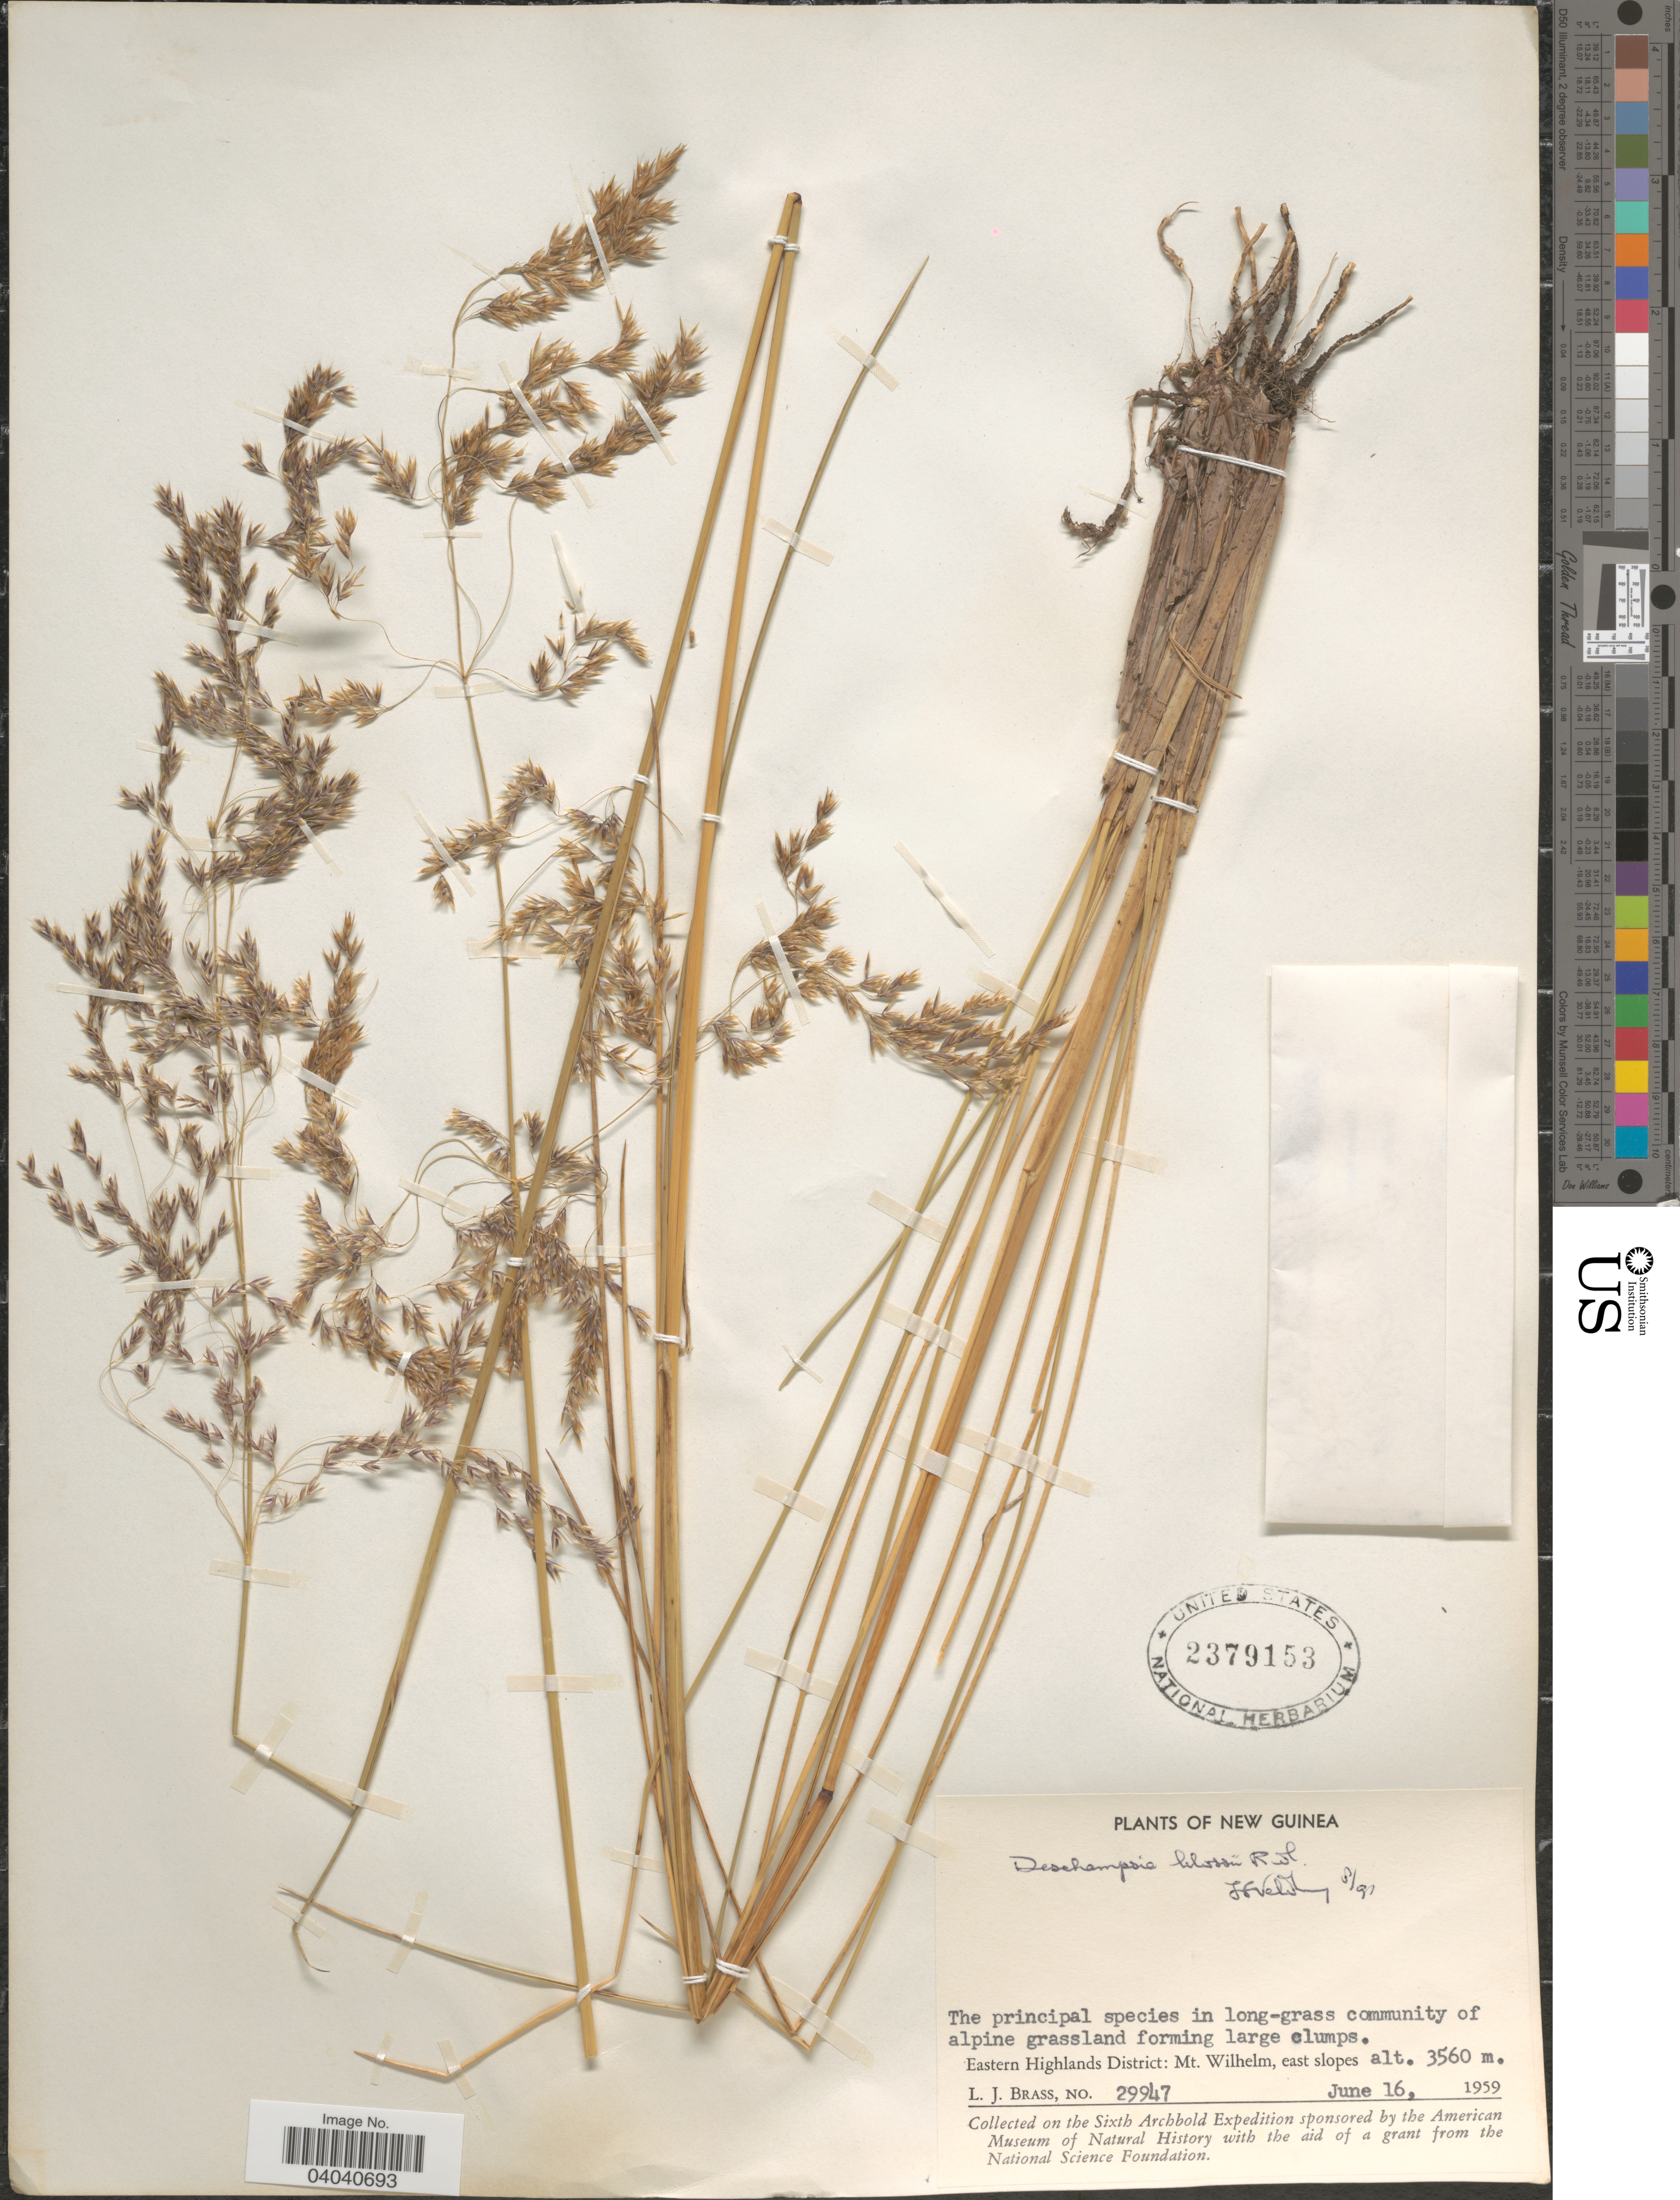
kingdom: Plantae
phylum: Tracheophyta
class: Liliopsida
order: Poales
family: Poaceae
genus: Deschampsia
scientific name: Deschampsia klossii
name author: Ridl.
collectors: L. J. Brass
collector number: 29947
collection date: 1959-06-16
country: Papua New Guinea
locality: New Guinea. Eastern Highlands District: Mt. Wilhelm, east slopes.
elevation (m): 3560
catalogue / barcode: US 2379153